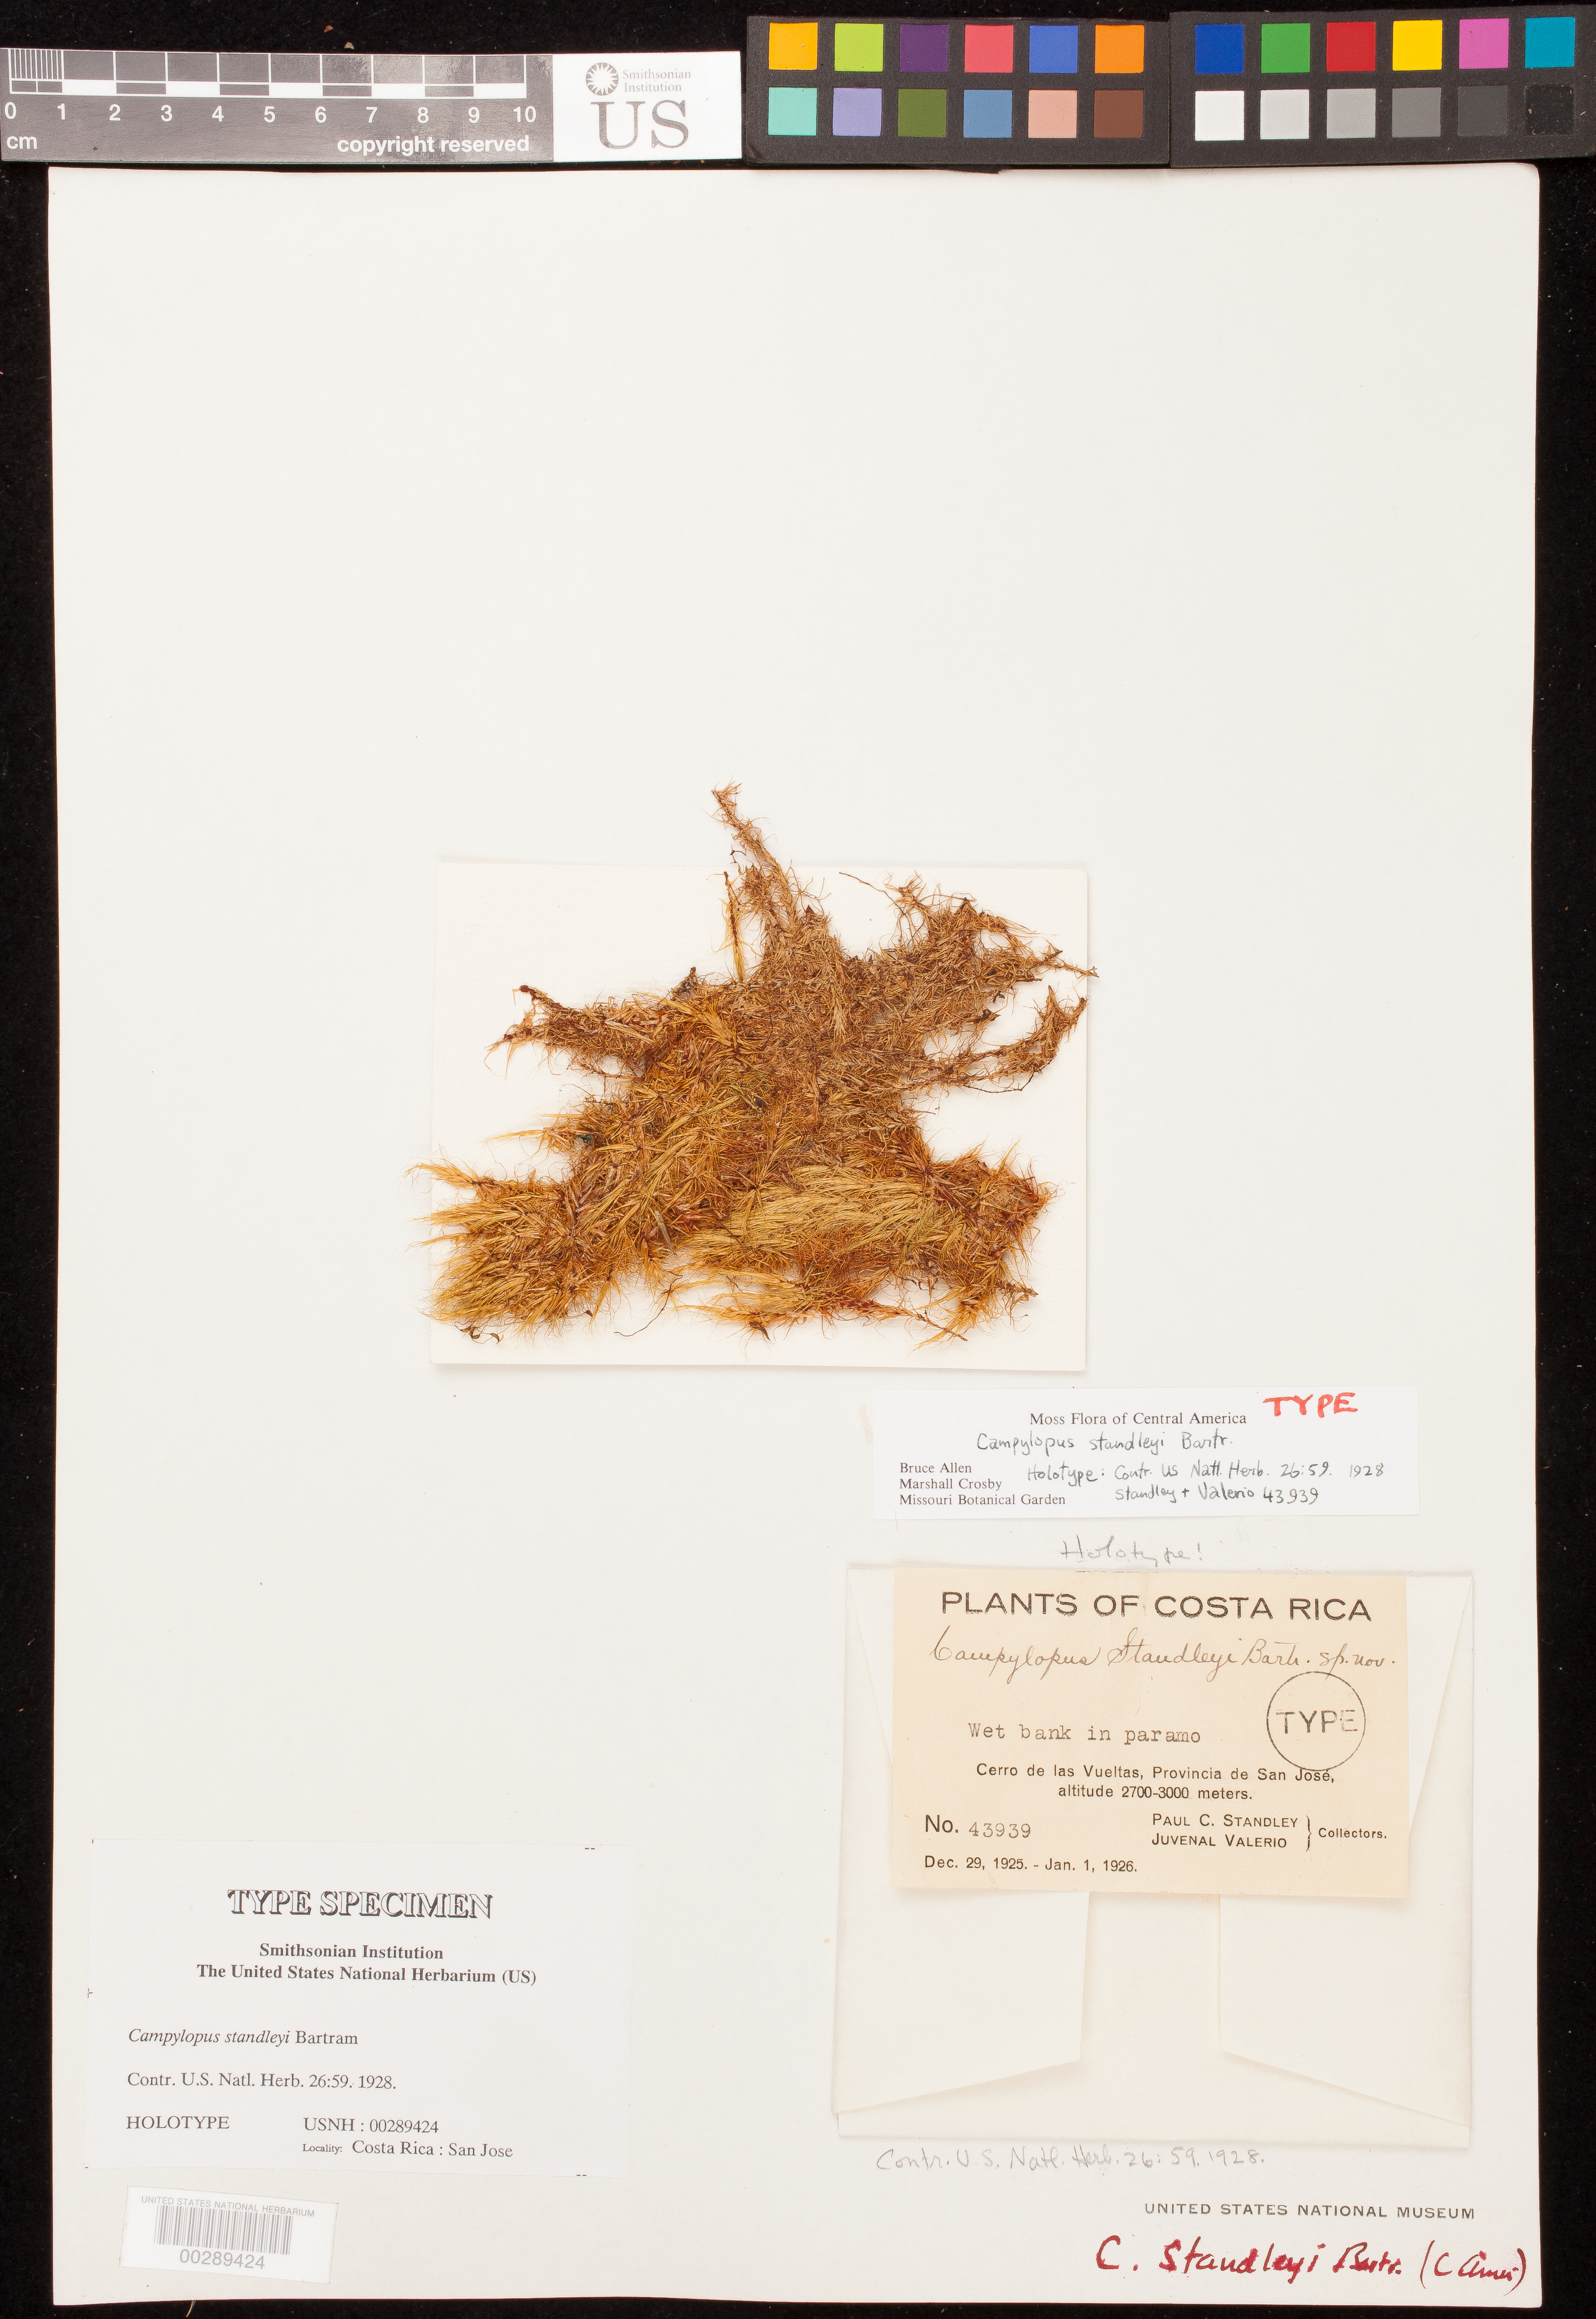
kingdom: Plantae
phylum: Bryophyta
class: Bryopsida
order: Dicranales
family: Leucobryaceae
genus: Campylopus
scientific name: Campylopus standleyi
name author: E.B. Bartram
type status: Holotype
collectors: P. C. Standley & J. Valerio R.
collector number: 43939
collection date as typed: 29 Dec 1925 to 01 Jan 1926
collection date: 1925-12-29/1926-01-01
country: Costa Rica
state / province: San José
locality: Cerro de las Vueltas.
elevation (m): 2700